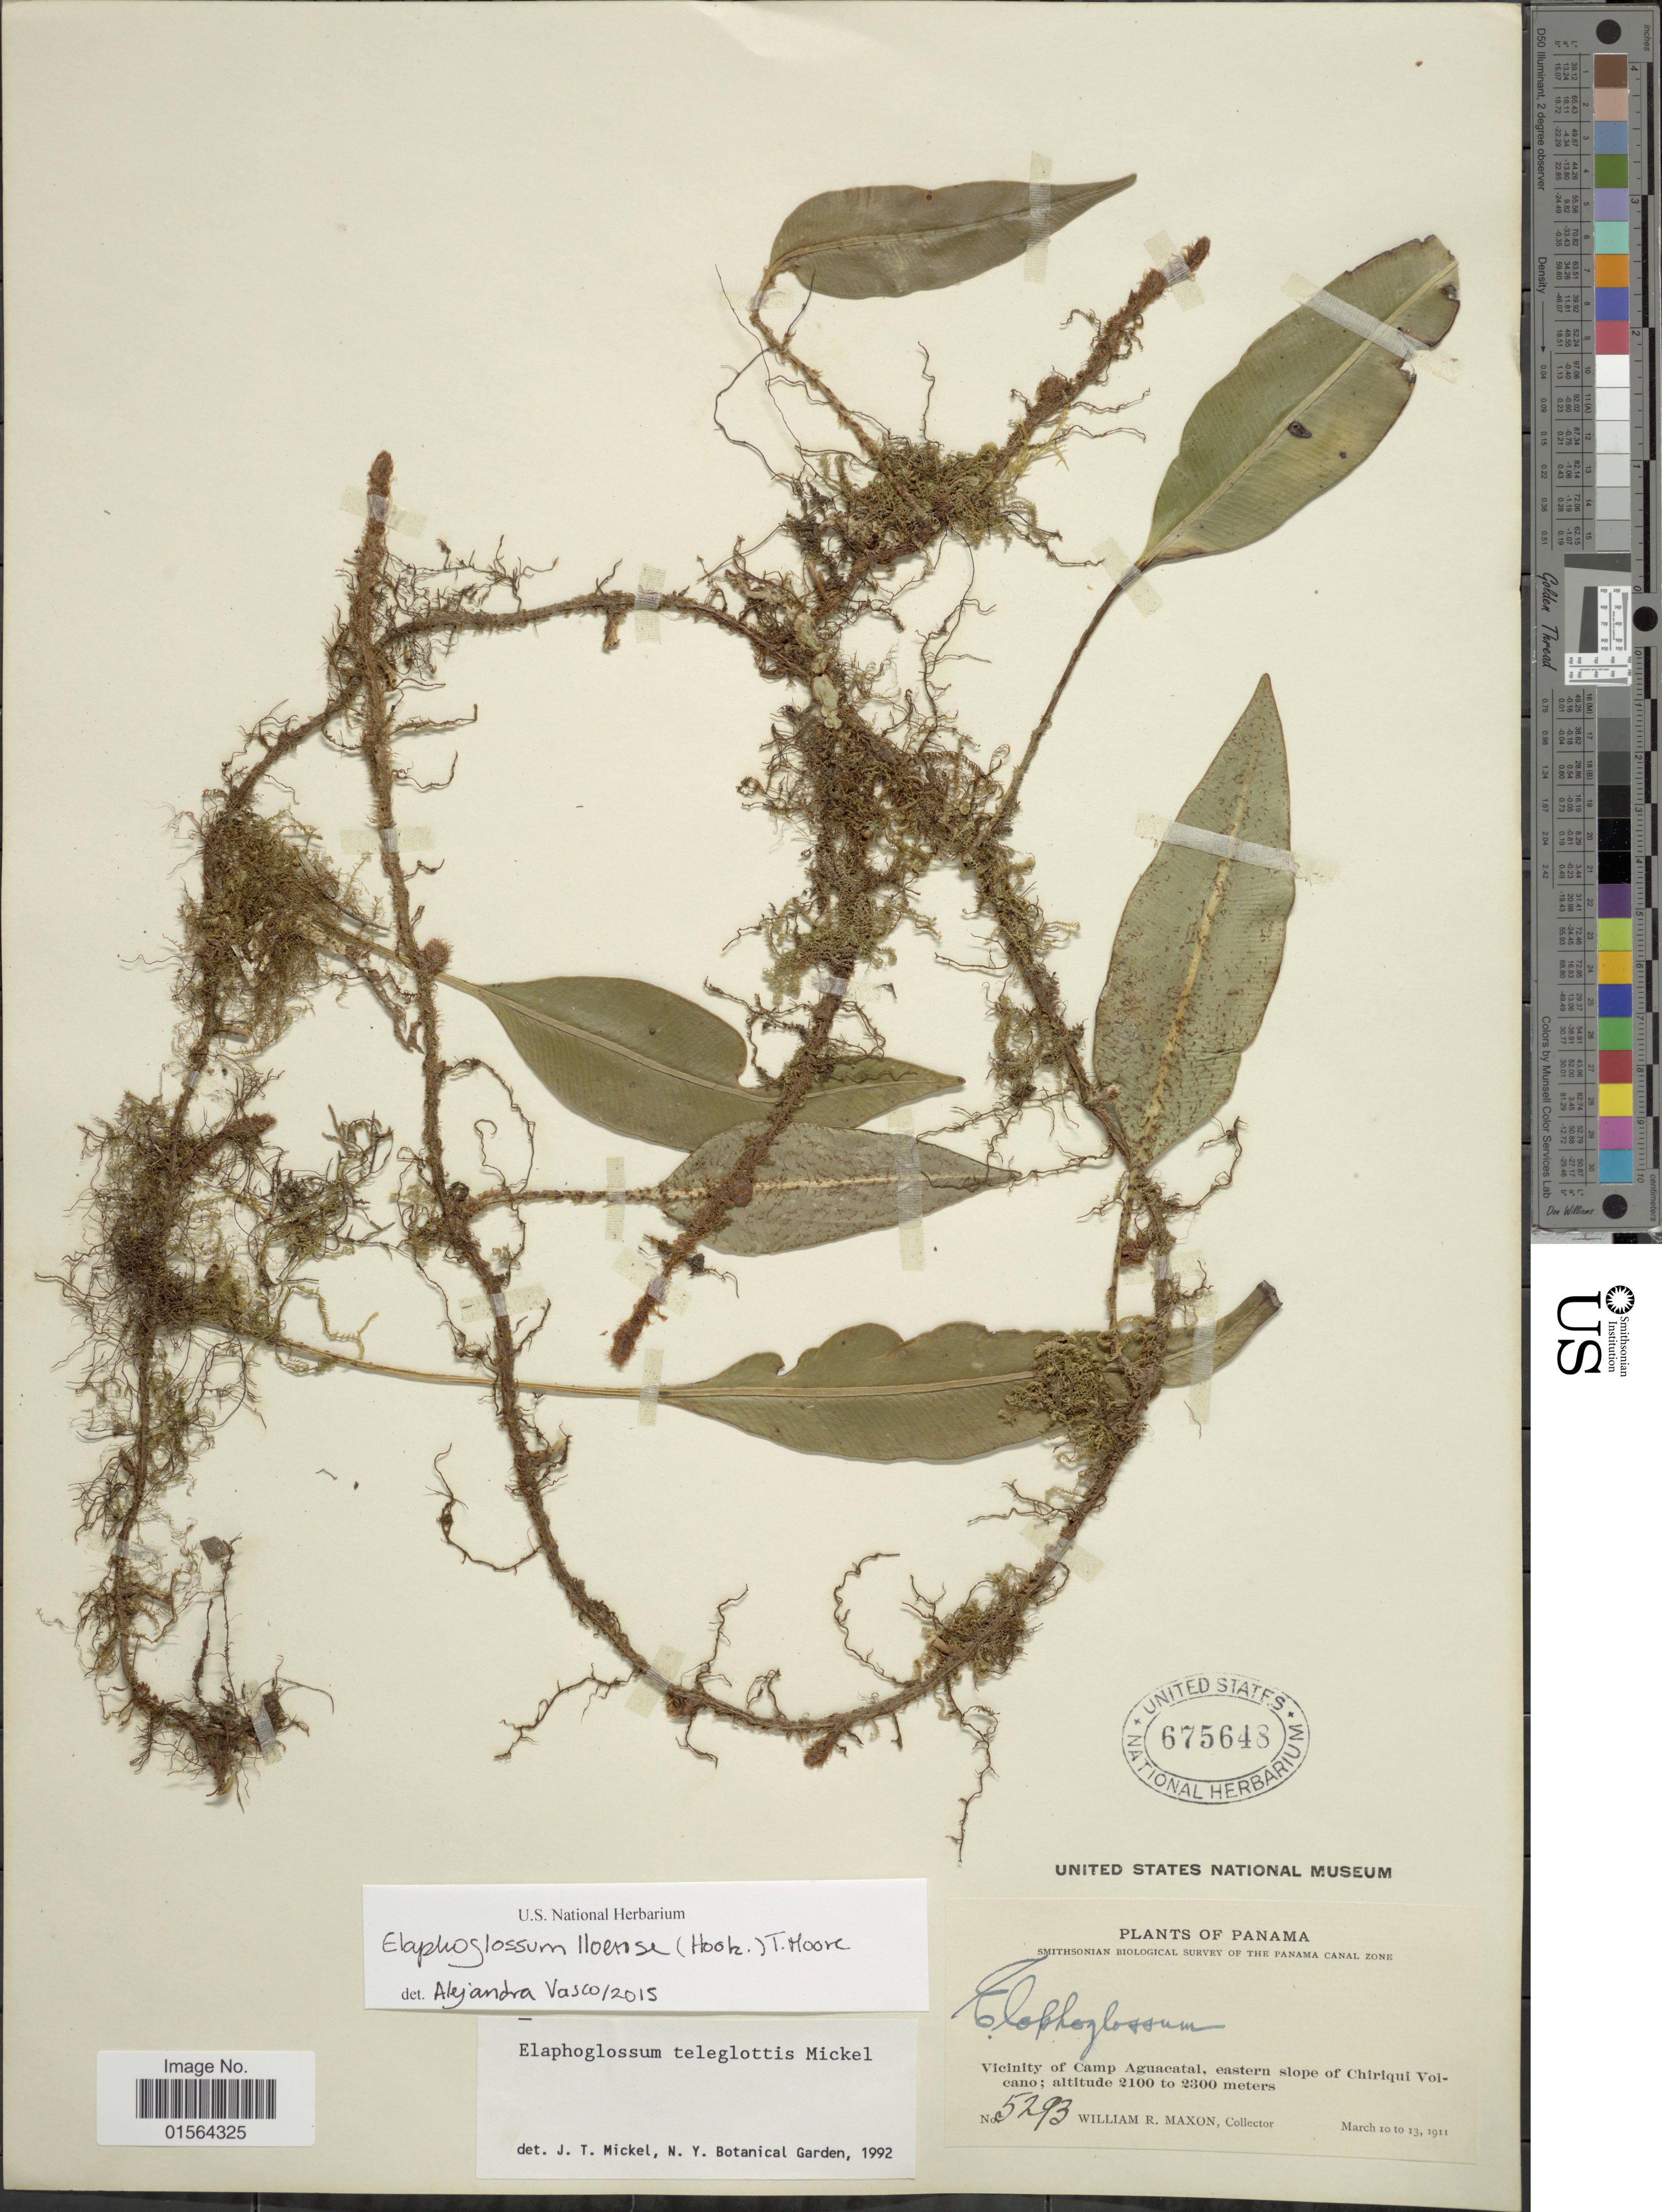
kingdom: Plantae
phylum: Tracheophyta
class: Polypodiopsida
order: Polypodiales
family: Dryopteridaceae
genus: Elaphoglossum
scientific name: Elaphoglossum lloense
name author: (Hook.) T. Moore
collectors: W. R. Maxon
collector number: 5293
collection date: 1911-03-10/1911-03-13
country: Panama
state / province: Chiriqui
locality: Vicinity of Camp Aguacatal, eastern slope of Chiriqui Volcano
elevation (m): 2100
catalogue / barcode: US 675648